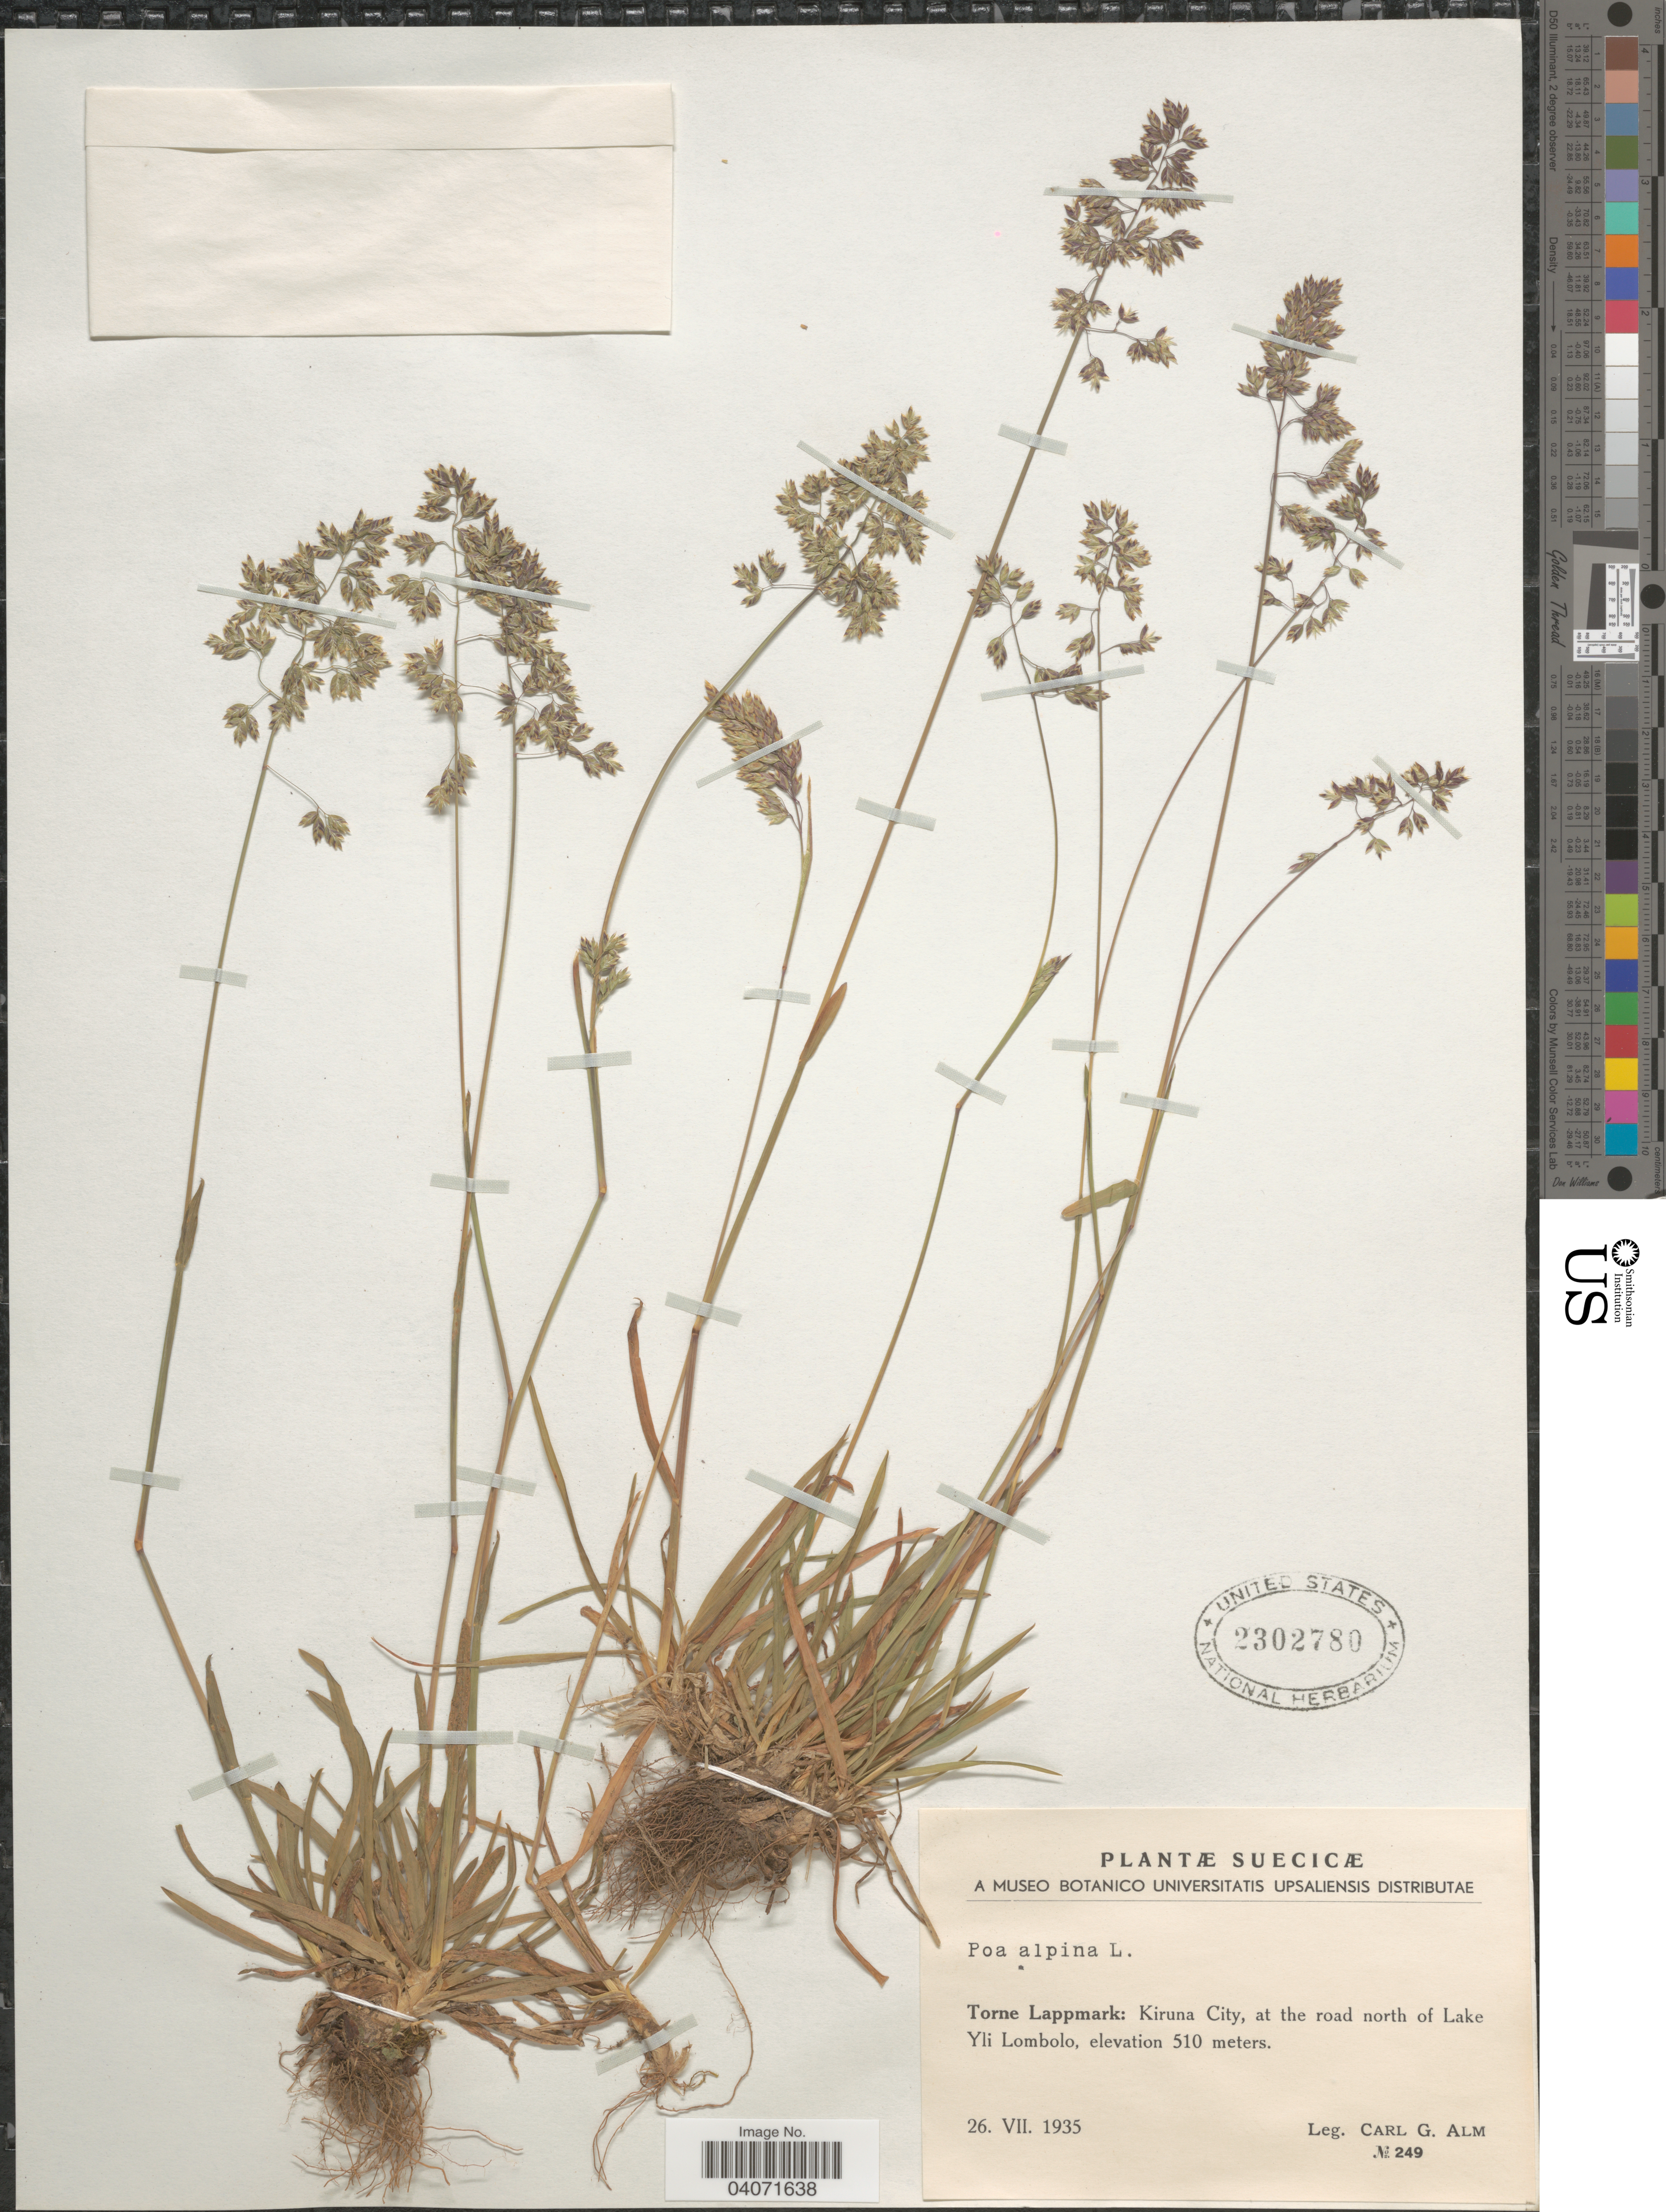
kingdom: Plantae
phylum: Tracheophyta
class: Liliopsida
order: Poales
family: Poaceae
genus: Poa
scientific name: Poa alpina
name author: L.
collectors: C. G. Alm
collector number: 249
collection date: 1935-07-26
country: Sweden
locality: Suecicæ. Torne Lappmark: Kiruna City, at the road north of Lake Yli Lombolo.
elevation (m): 510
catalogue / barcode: US 2302780